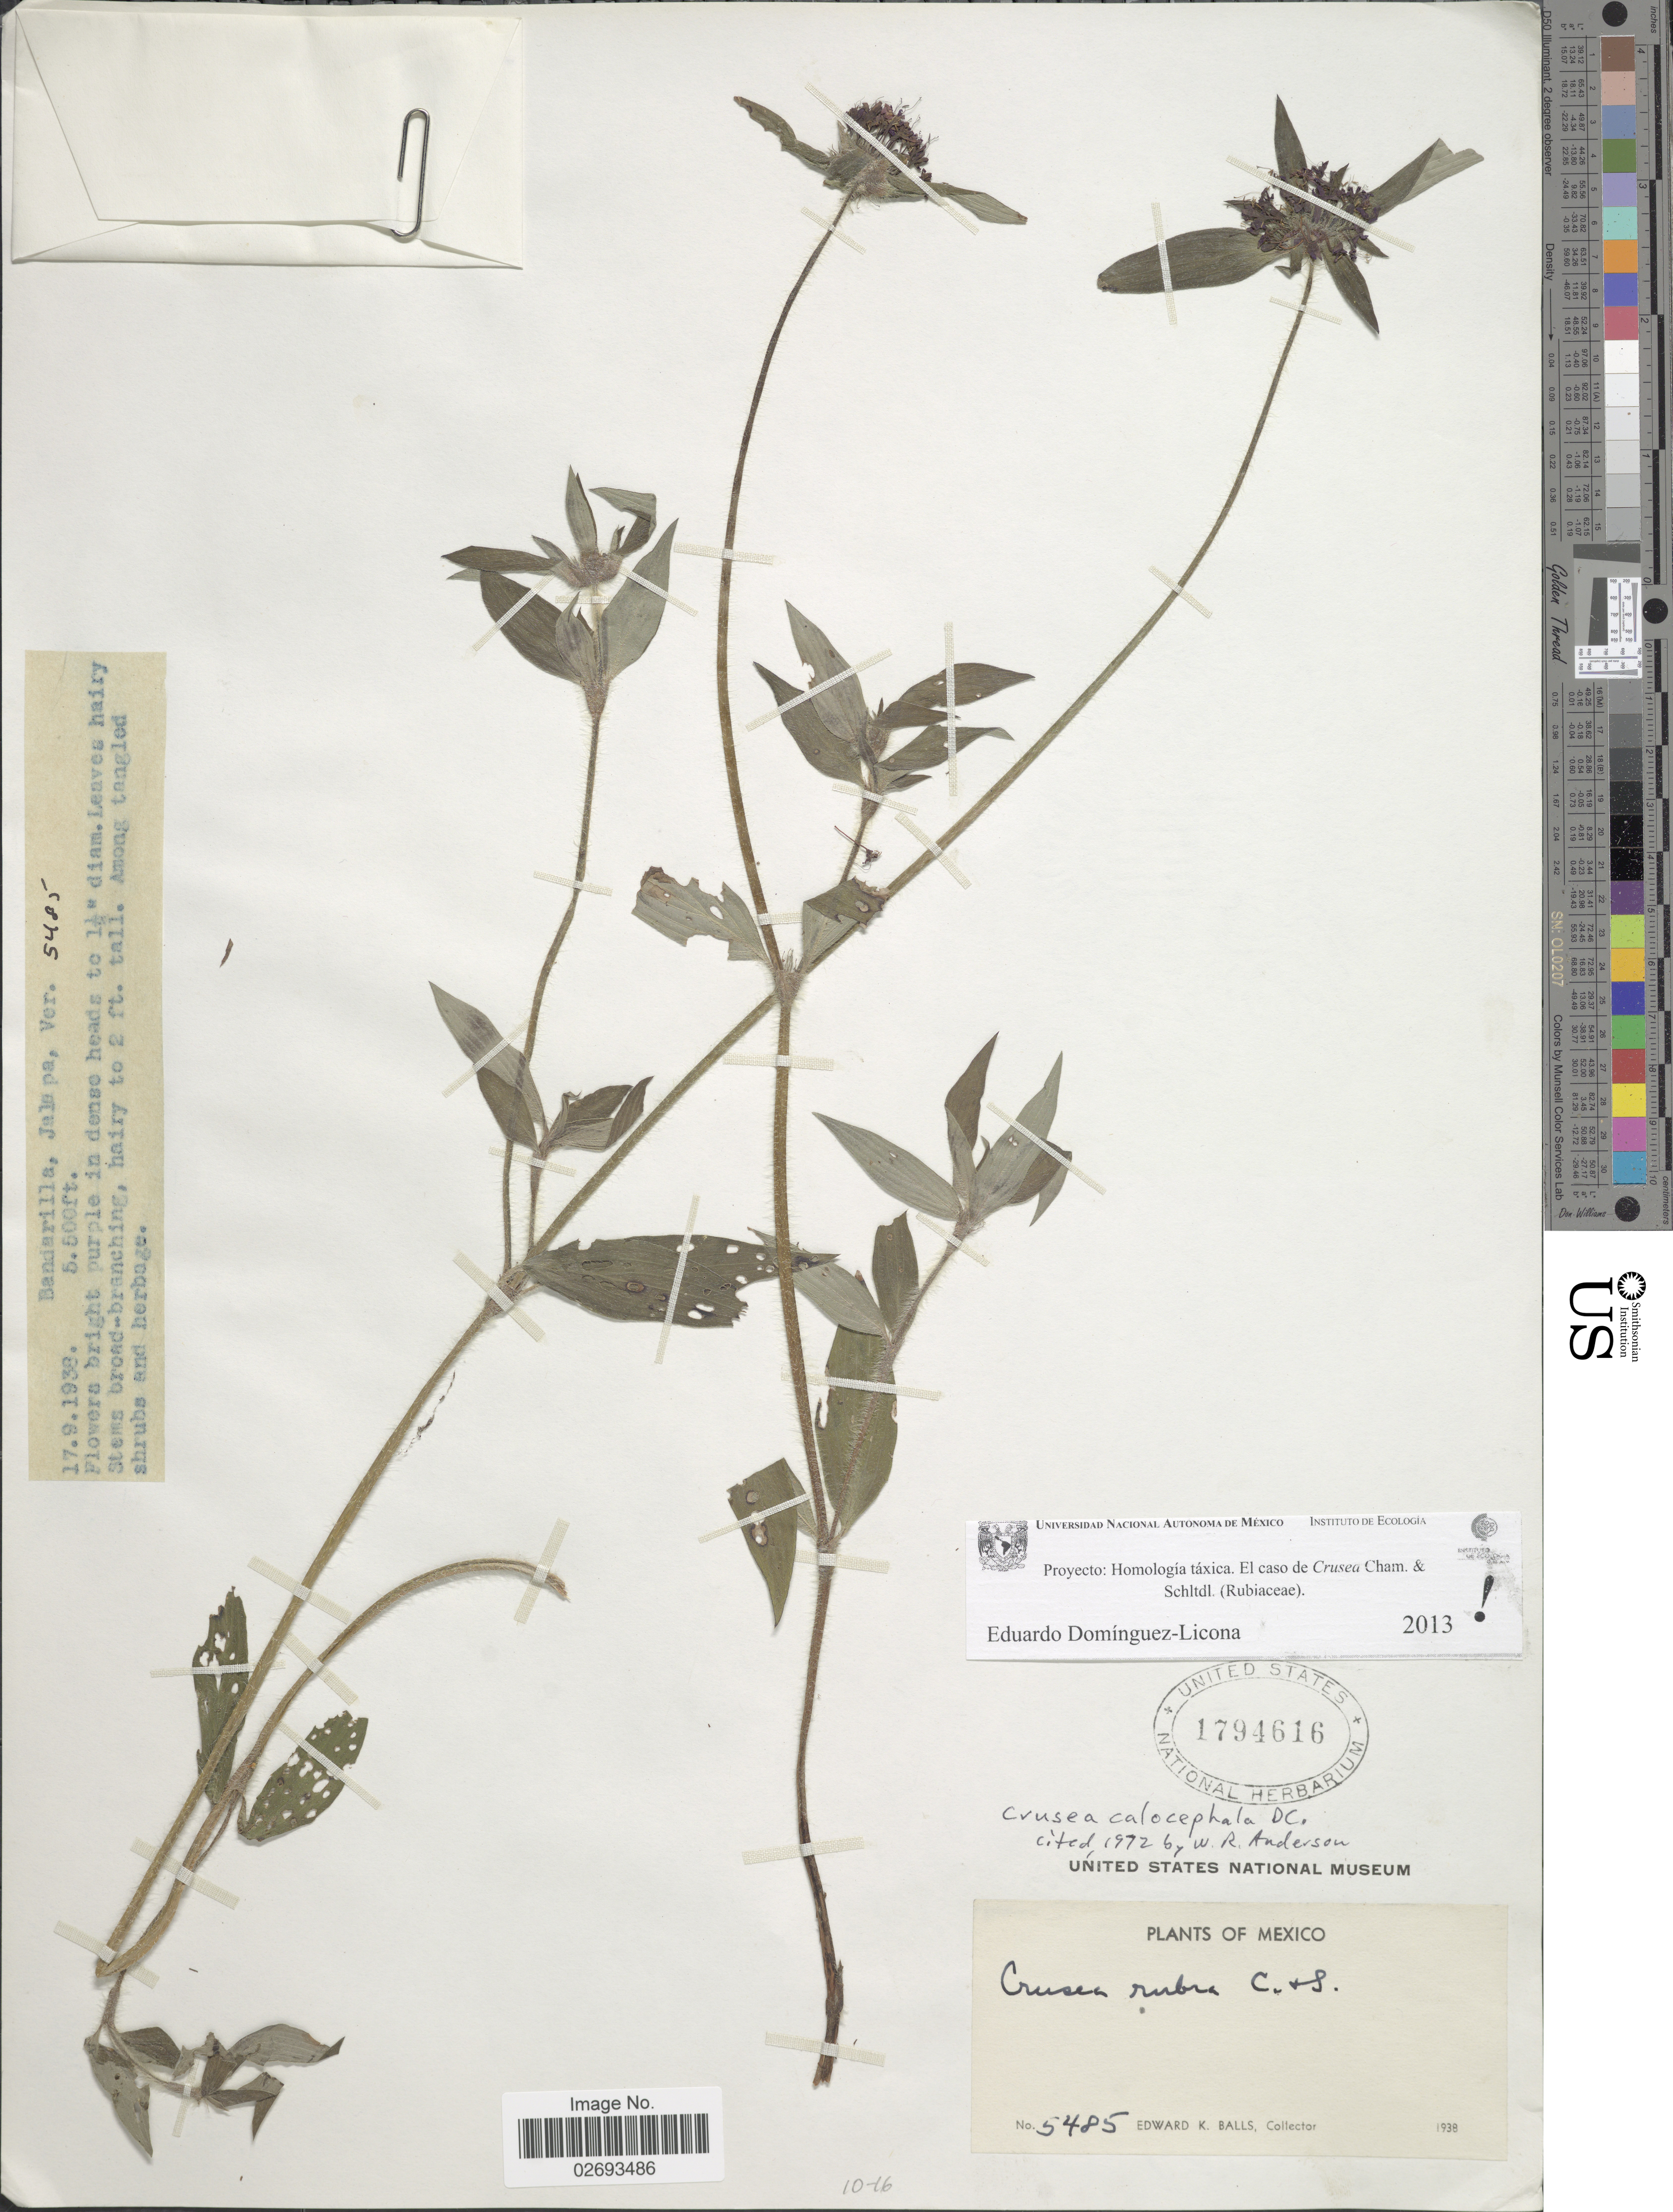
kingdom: Plantae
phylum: Tracheophyta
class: Magnoliopsida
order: Gentianales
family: Rubiaceae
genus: Crusea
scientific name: Crusea calocephala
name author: DC.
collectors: E. K. Balls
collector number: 5485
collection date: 1938-09-17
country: Mexico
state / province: Veracruz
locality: Bandarilla, Ver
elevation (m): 1676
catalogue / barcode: US 1794616